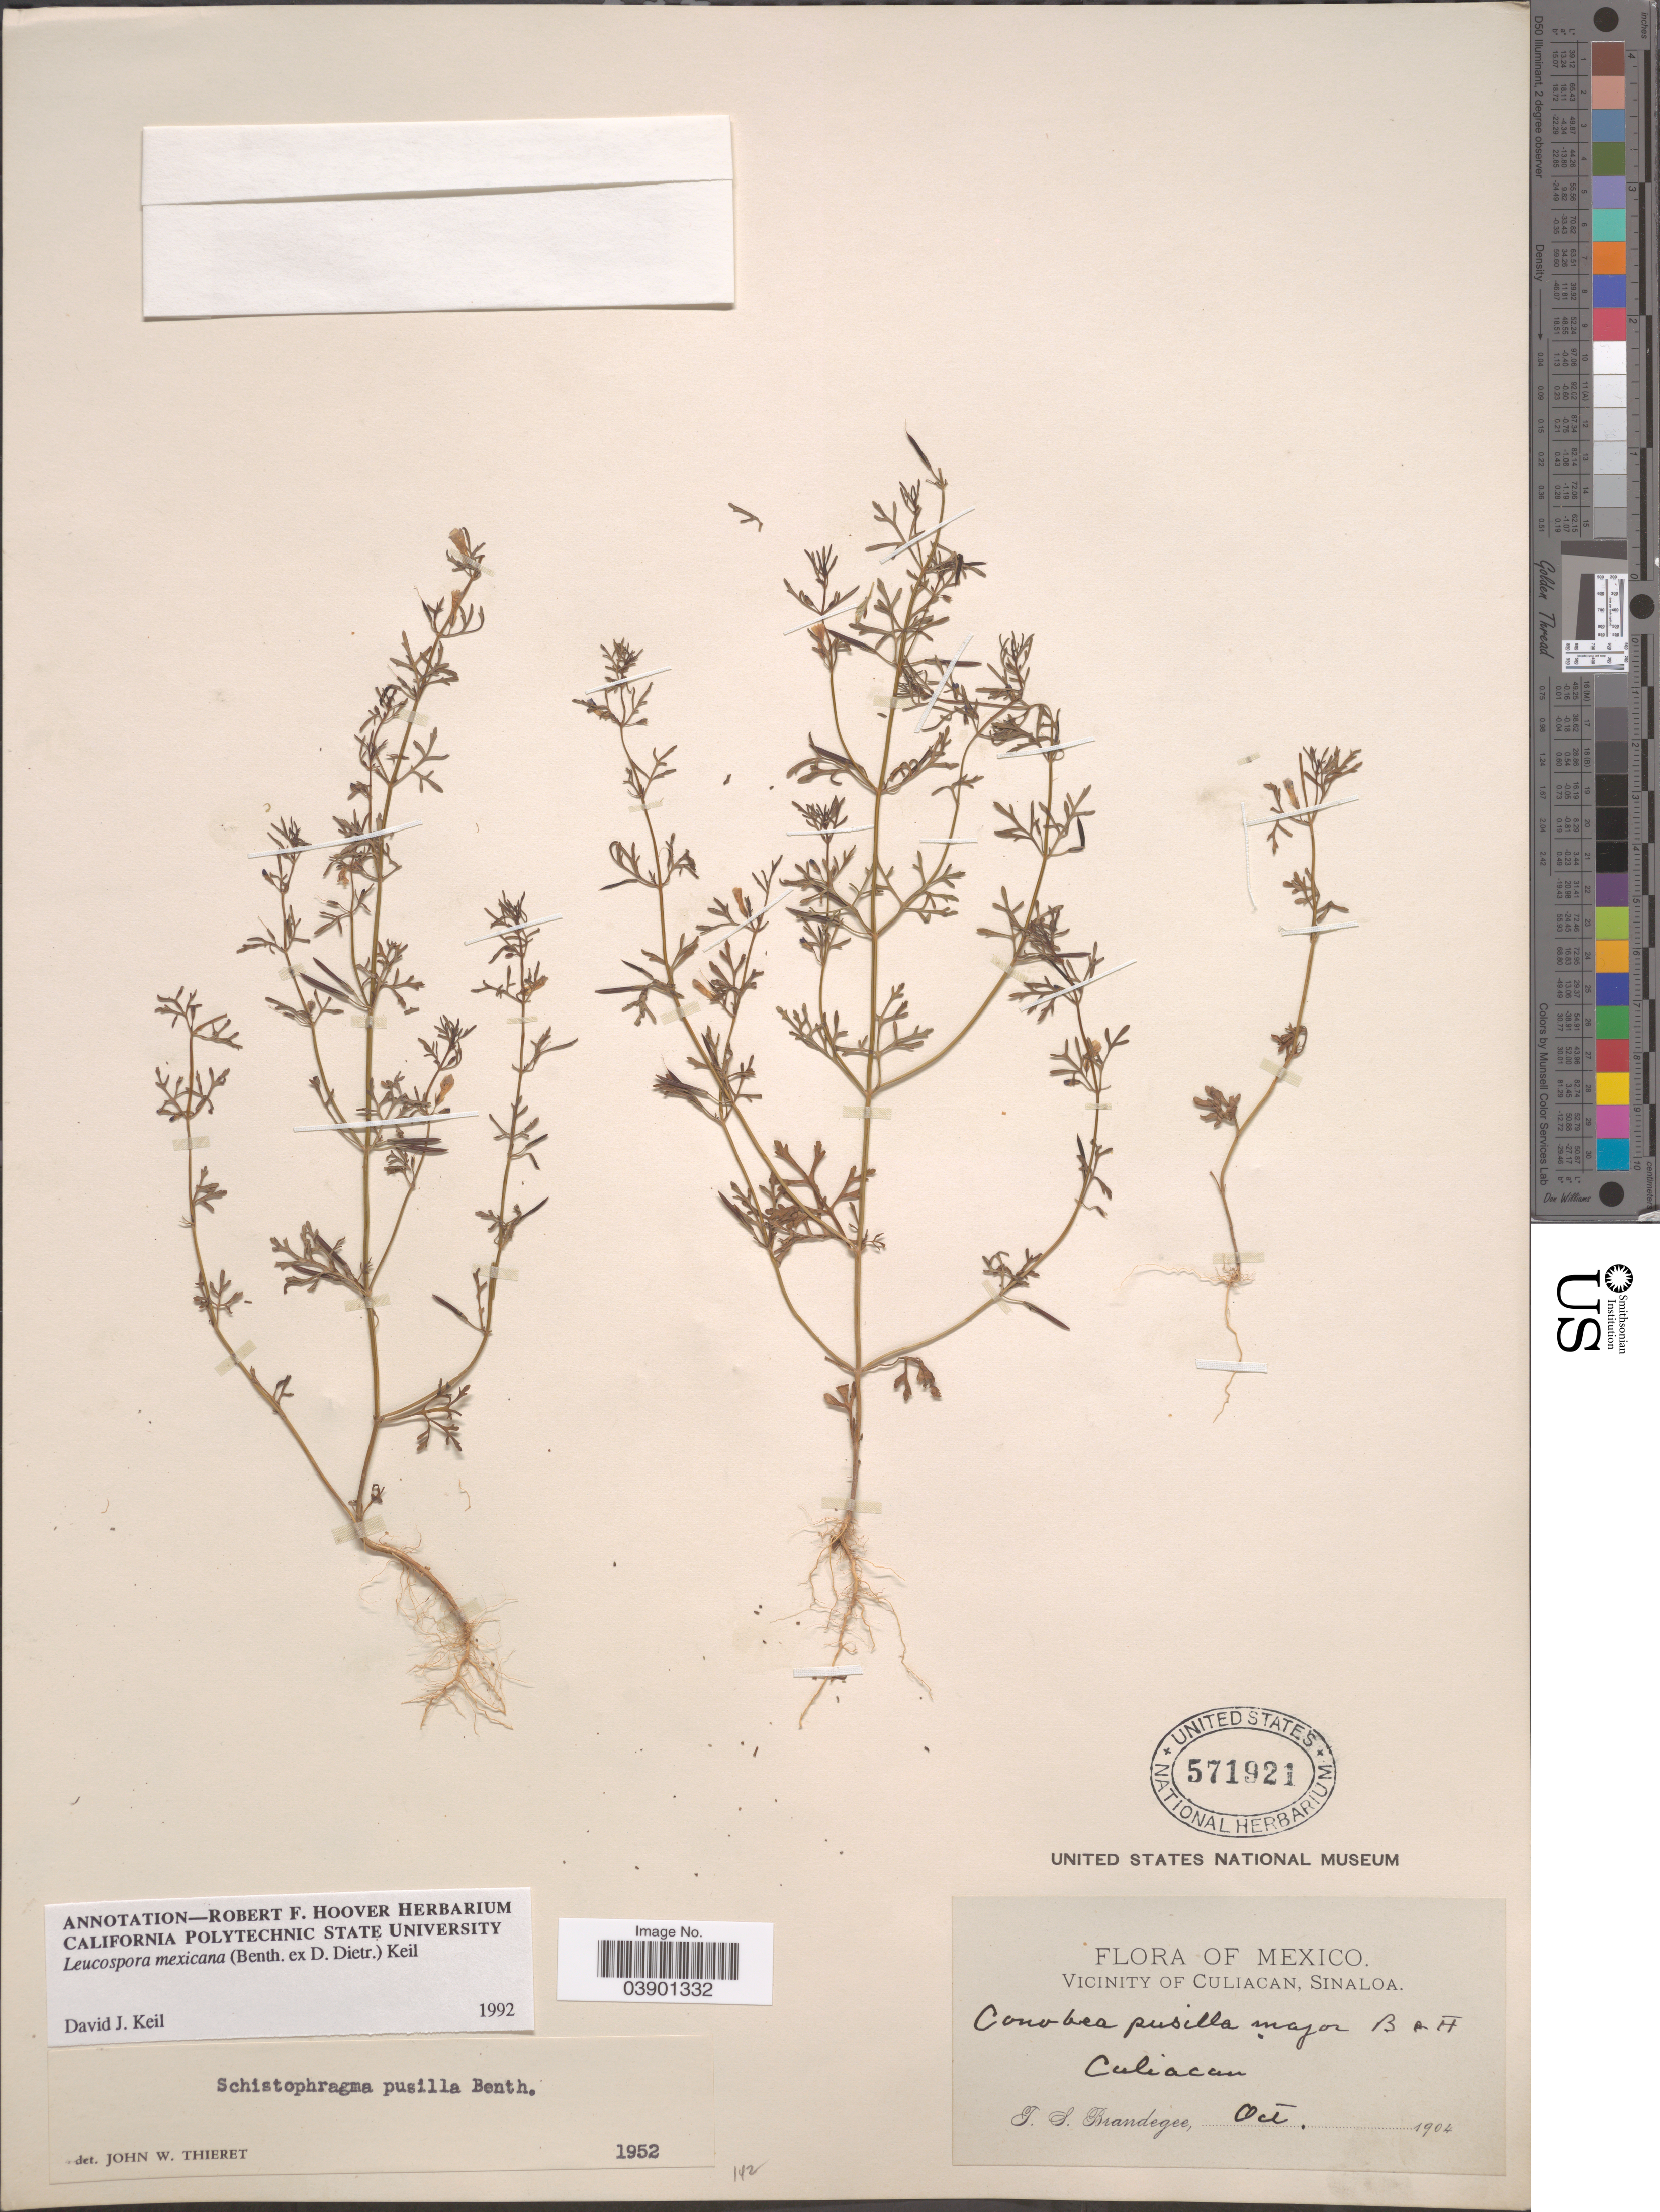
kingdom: Plantae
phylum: Tracheophyta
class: Magnoliopsida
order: Lamiales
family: Plantaginaceae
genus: Schistophragma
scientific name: Schistophragma pusillum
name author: Benth.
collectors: T. S. Brandegee (herbarium)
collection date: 1904-10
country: Mexico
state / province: Sinaloa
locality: Vicinity of Culiacan. Culiacan.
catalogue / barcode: US 571921